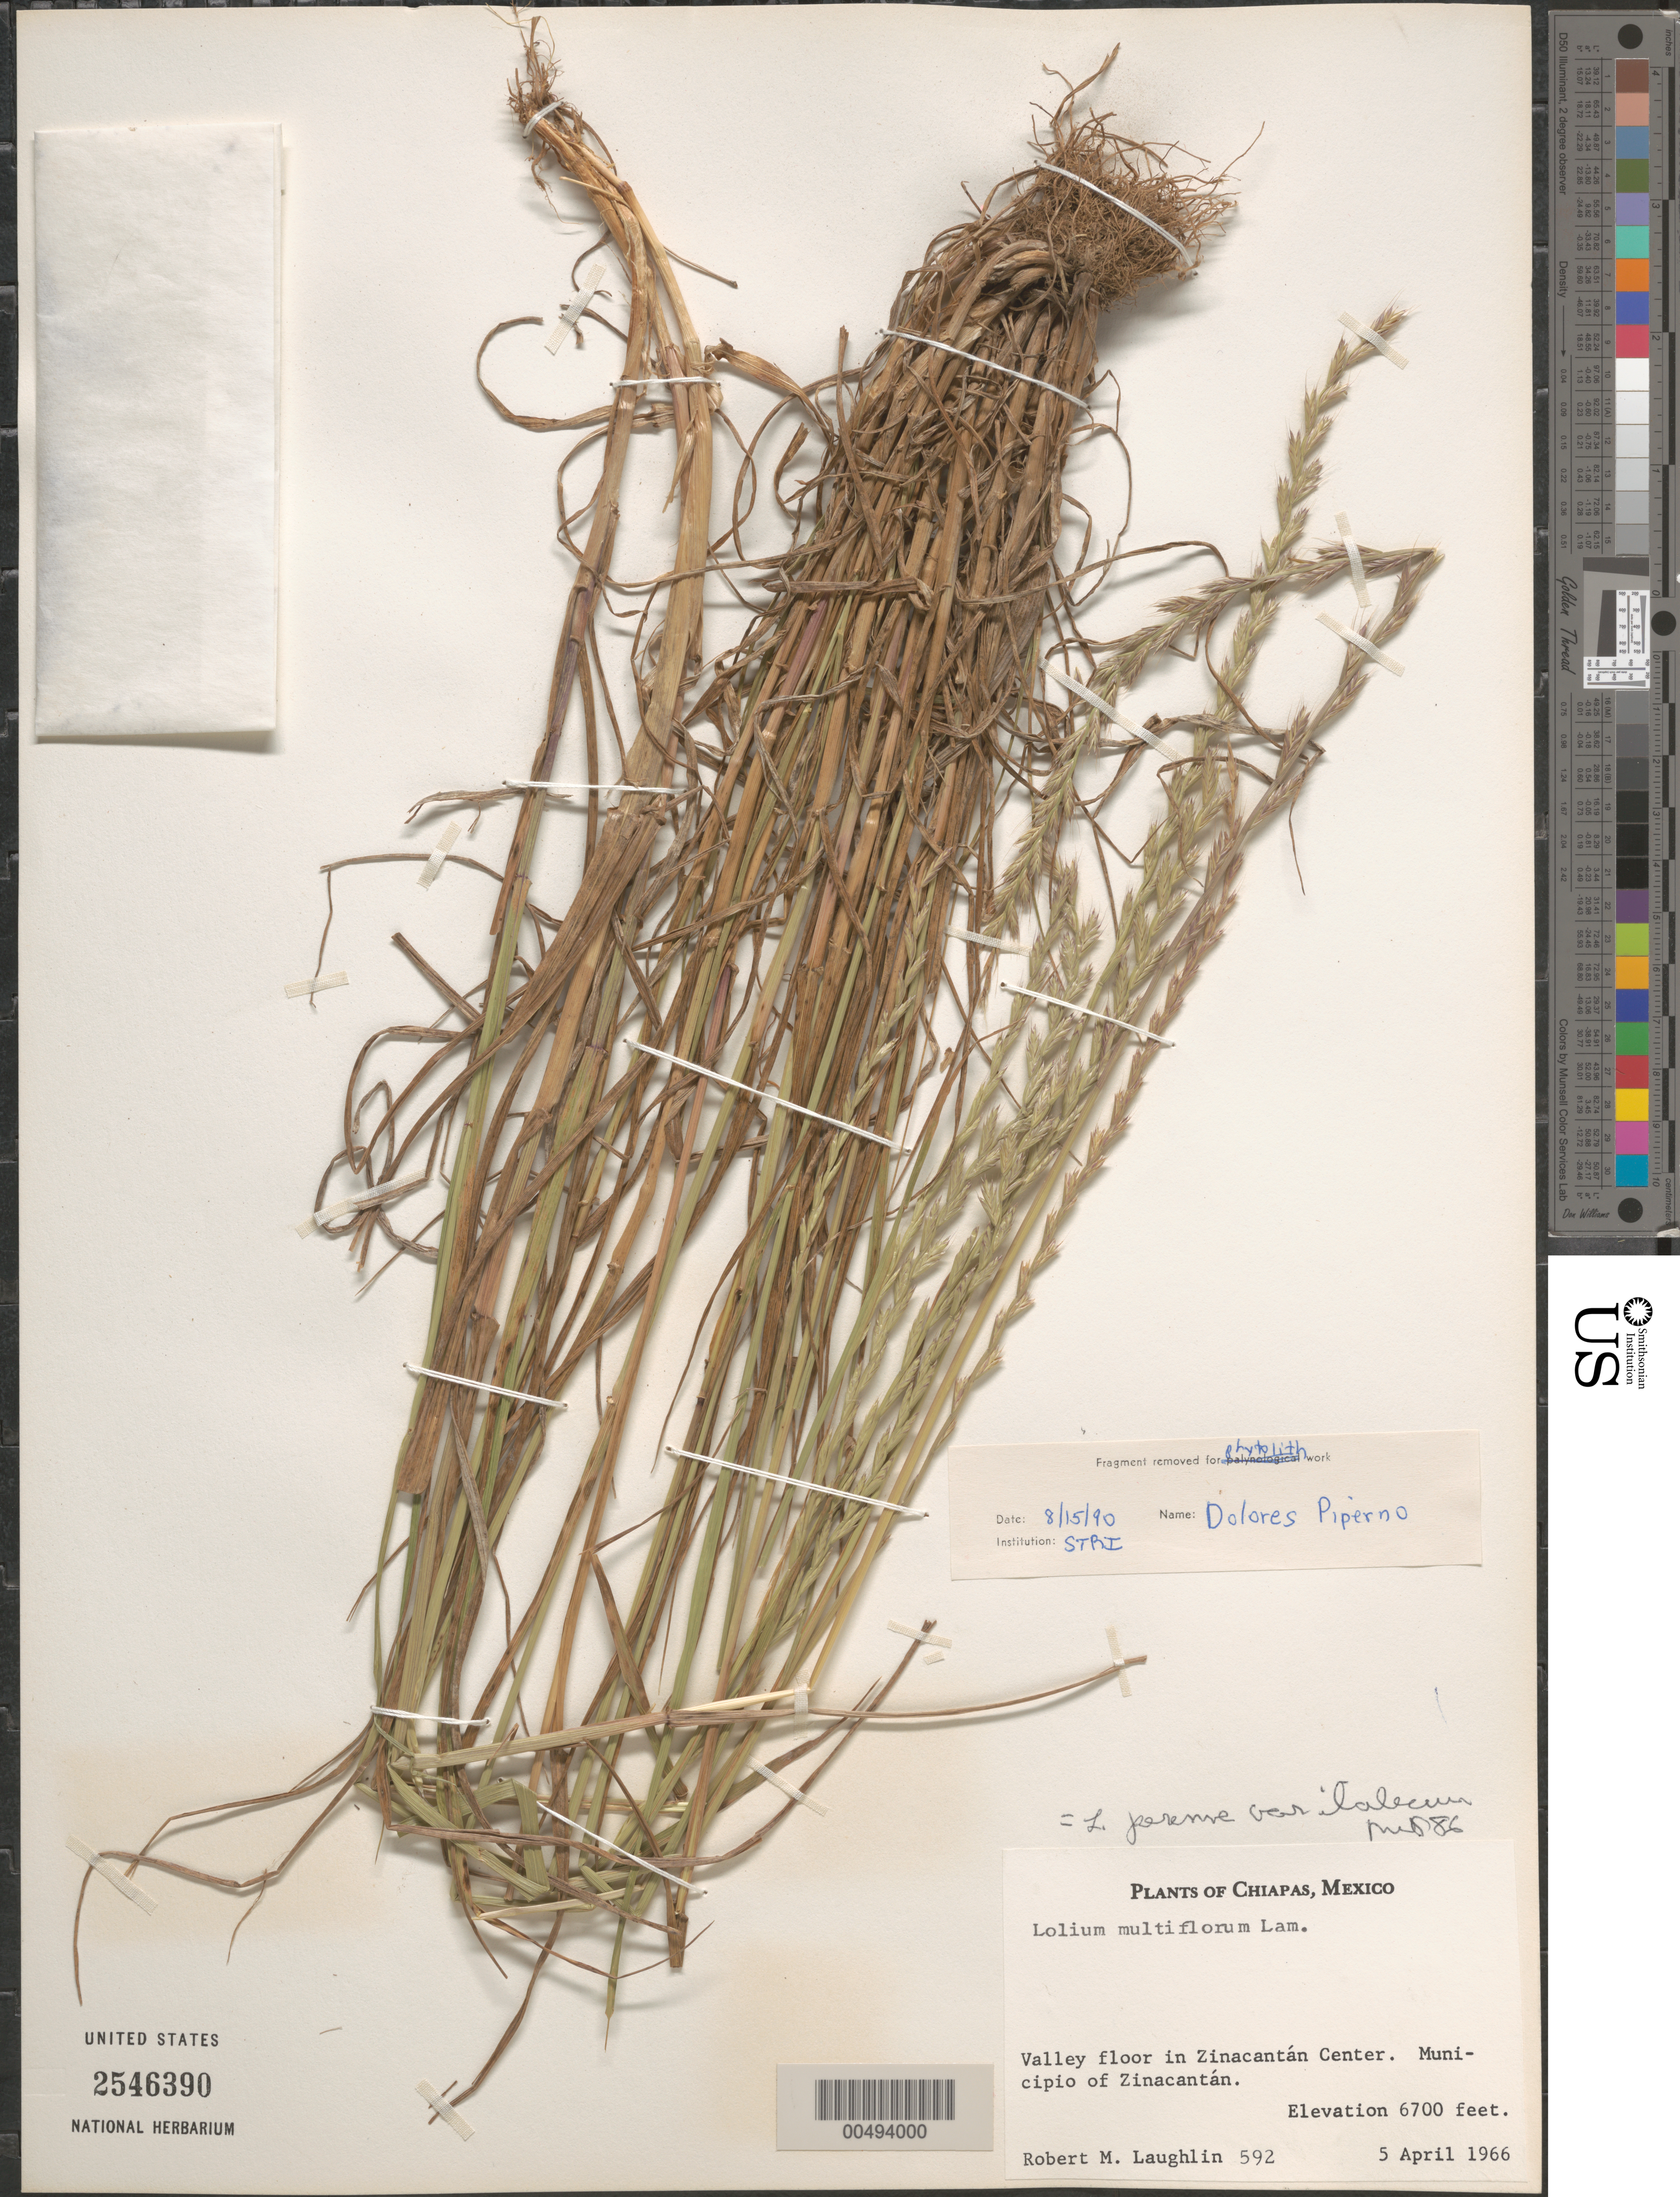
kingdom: Plantae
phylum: Tracheophyta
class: Liliopsida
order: Poales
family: Poaceae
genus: Lolium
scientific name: Lolium multiflorum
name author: Lam.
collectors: R. M. Laughlin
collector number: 592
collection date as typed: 5 Apr 1966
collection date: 1966-04-05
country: Mexico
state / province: Chiapas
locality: Valley floor in Zinacant n Center. Mun of Zinacant n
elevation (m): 2042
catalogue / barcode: US 2546390